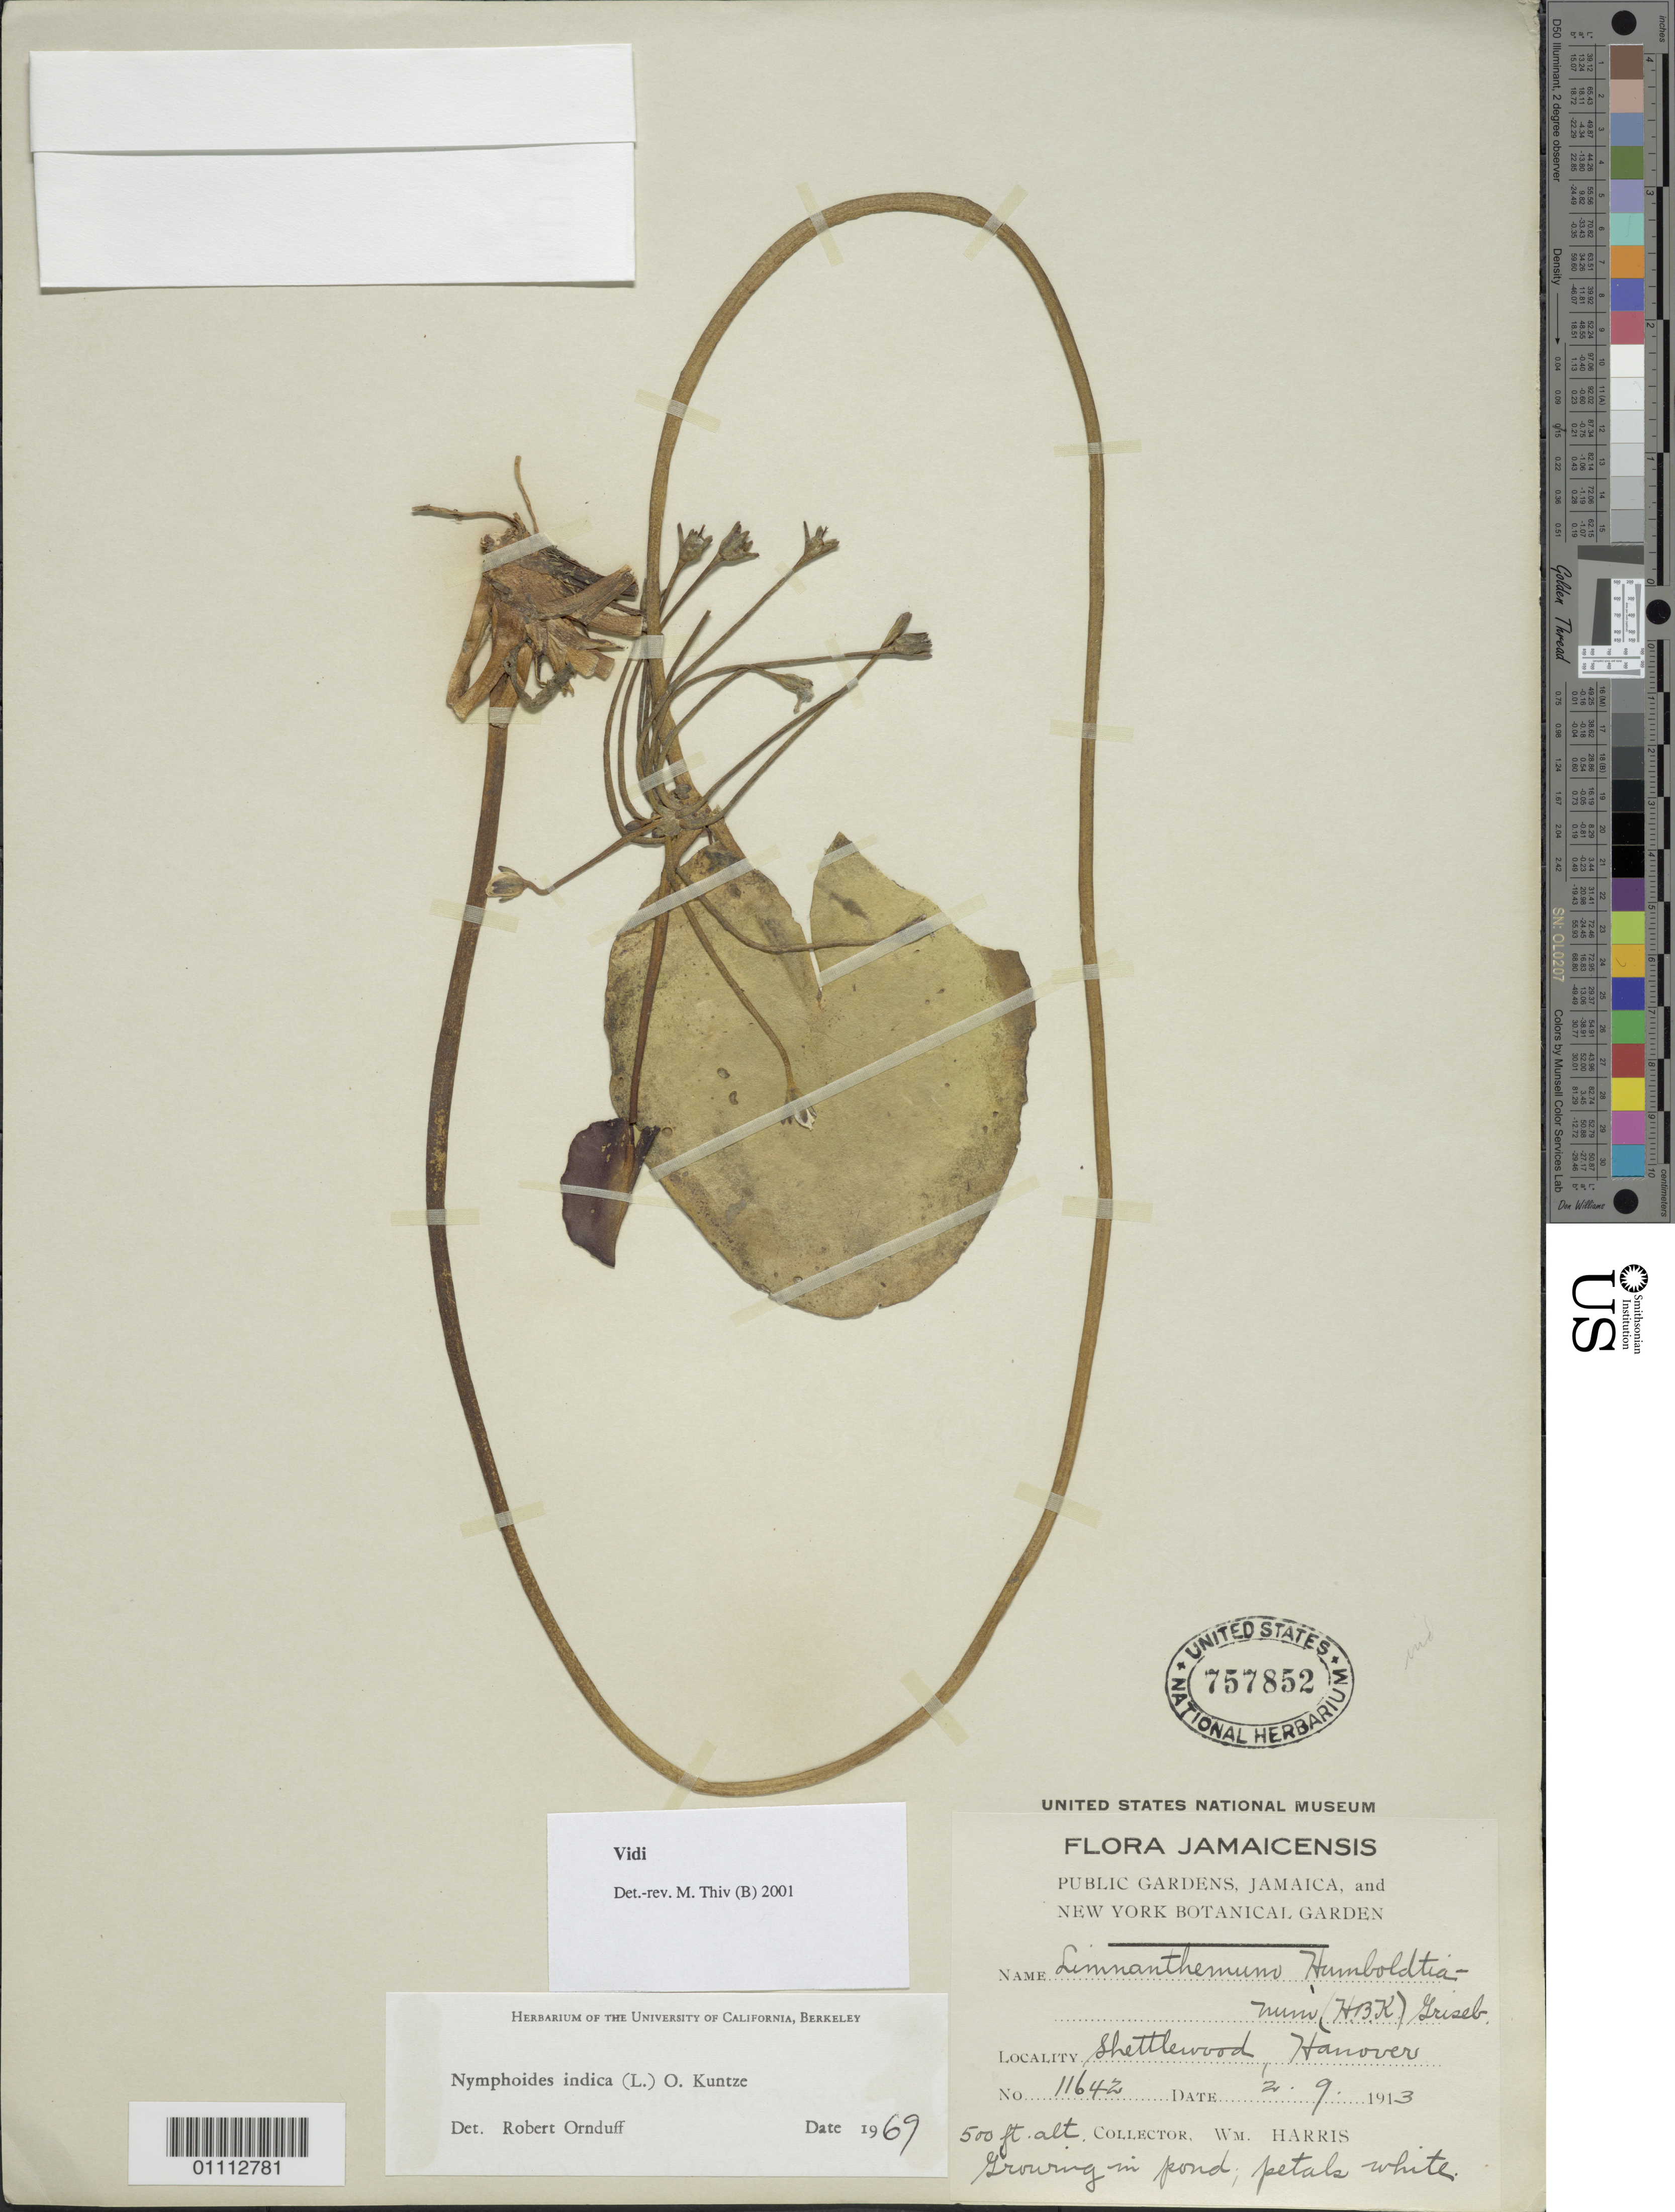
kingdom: Plantae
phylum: Tracheophyta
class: Magnoliopsida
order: Asterales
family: Menyanthaceae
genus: Nymphoides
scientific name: Nymphoides indica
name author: (L.) Kuntze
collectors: W. Harris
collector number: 11642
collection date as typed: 02 Sep 1913 or 09 Feb 1913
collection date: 1913-02-09 or 1913-09-02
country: Jamaica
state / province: Hanover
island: Jamaica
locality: Shettlewood, Hanover. Growing in pond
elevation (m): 152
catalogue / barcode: US 757852